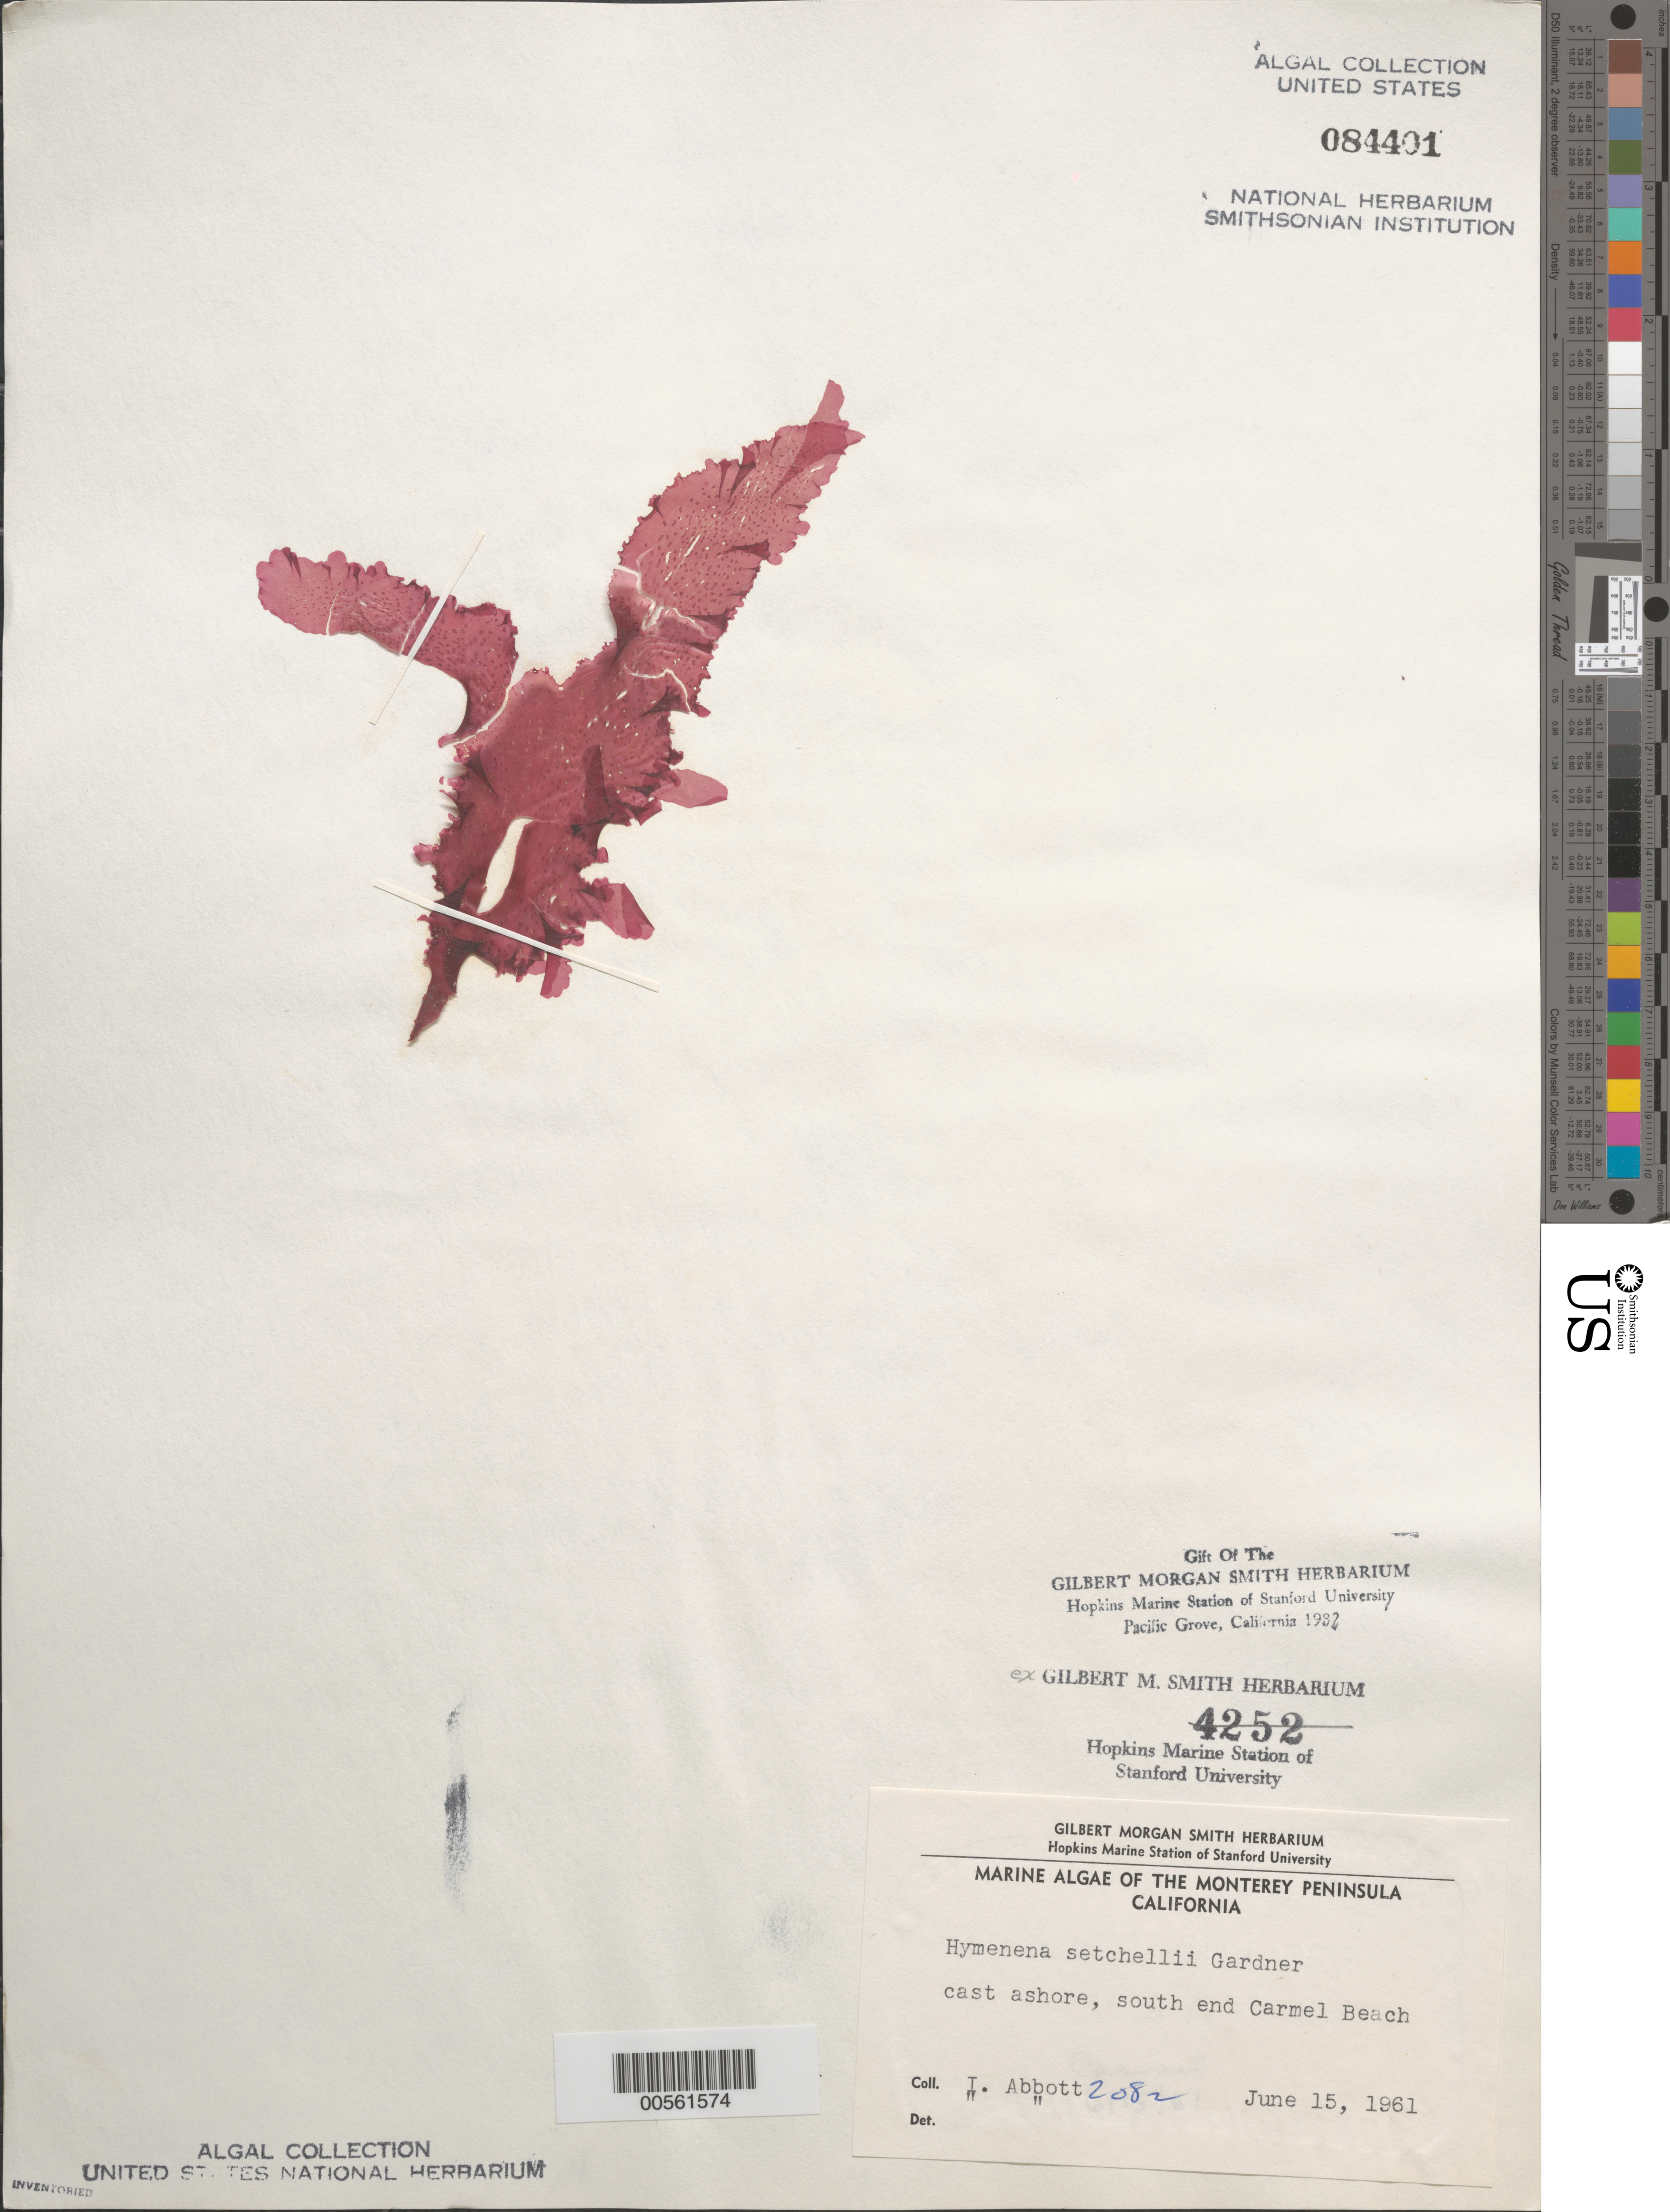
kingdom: Plantae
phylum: Rhodophyta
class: Florideophyceae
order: Ceramiales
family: Delesseriaceae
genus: Hymenena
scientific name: Hymenena setchellii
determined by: Abbott, Isabella A.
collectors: I. A. Abbott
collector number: IAA 2082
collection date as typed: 15 Jun 1961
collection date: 1961-06-15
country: United States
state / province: California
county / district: Monterey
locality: Carmel Beach, south end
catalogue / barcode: US 84401